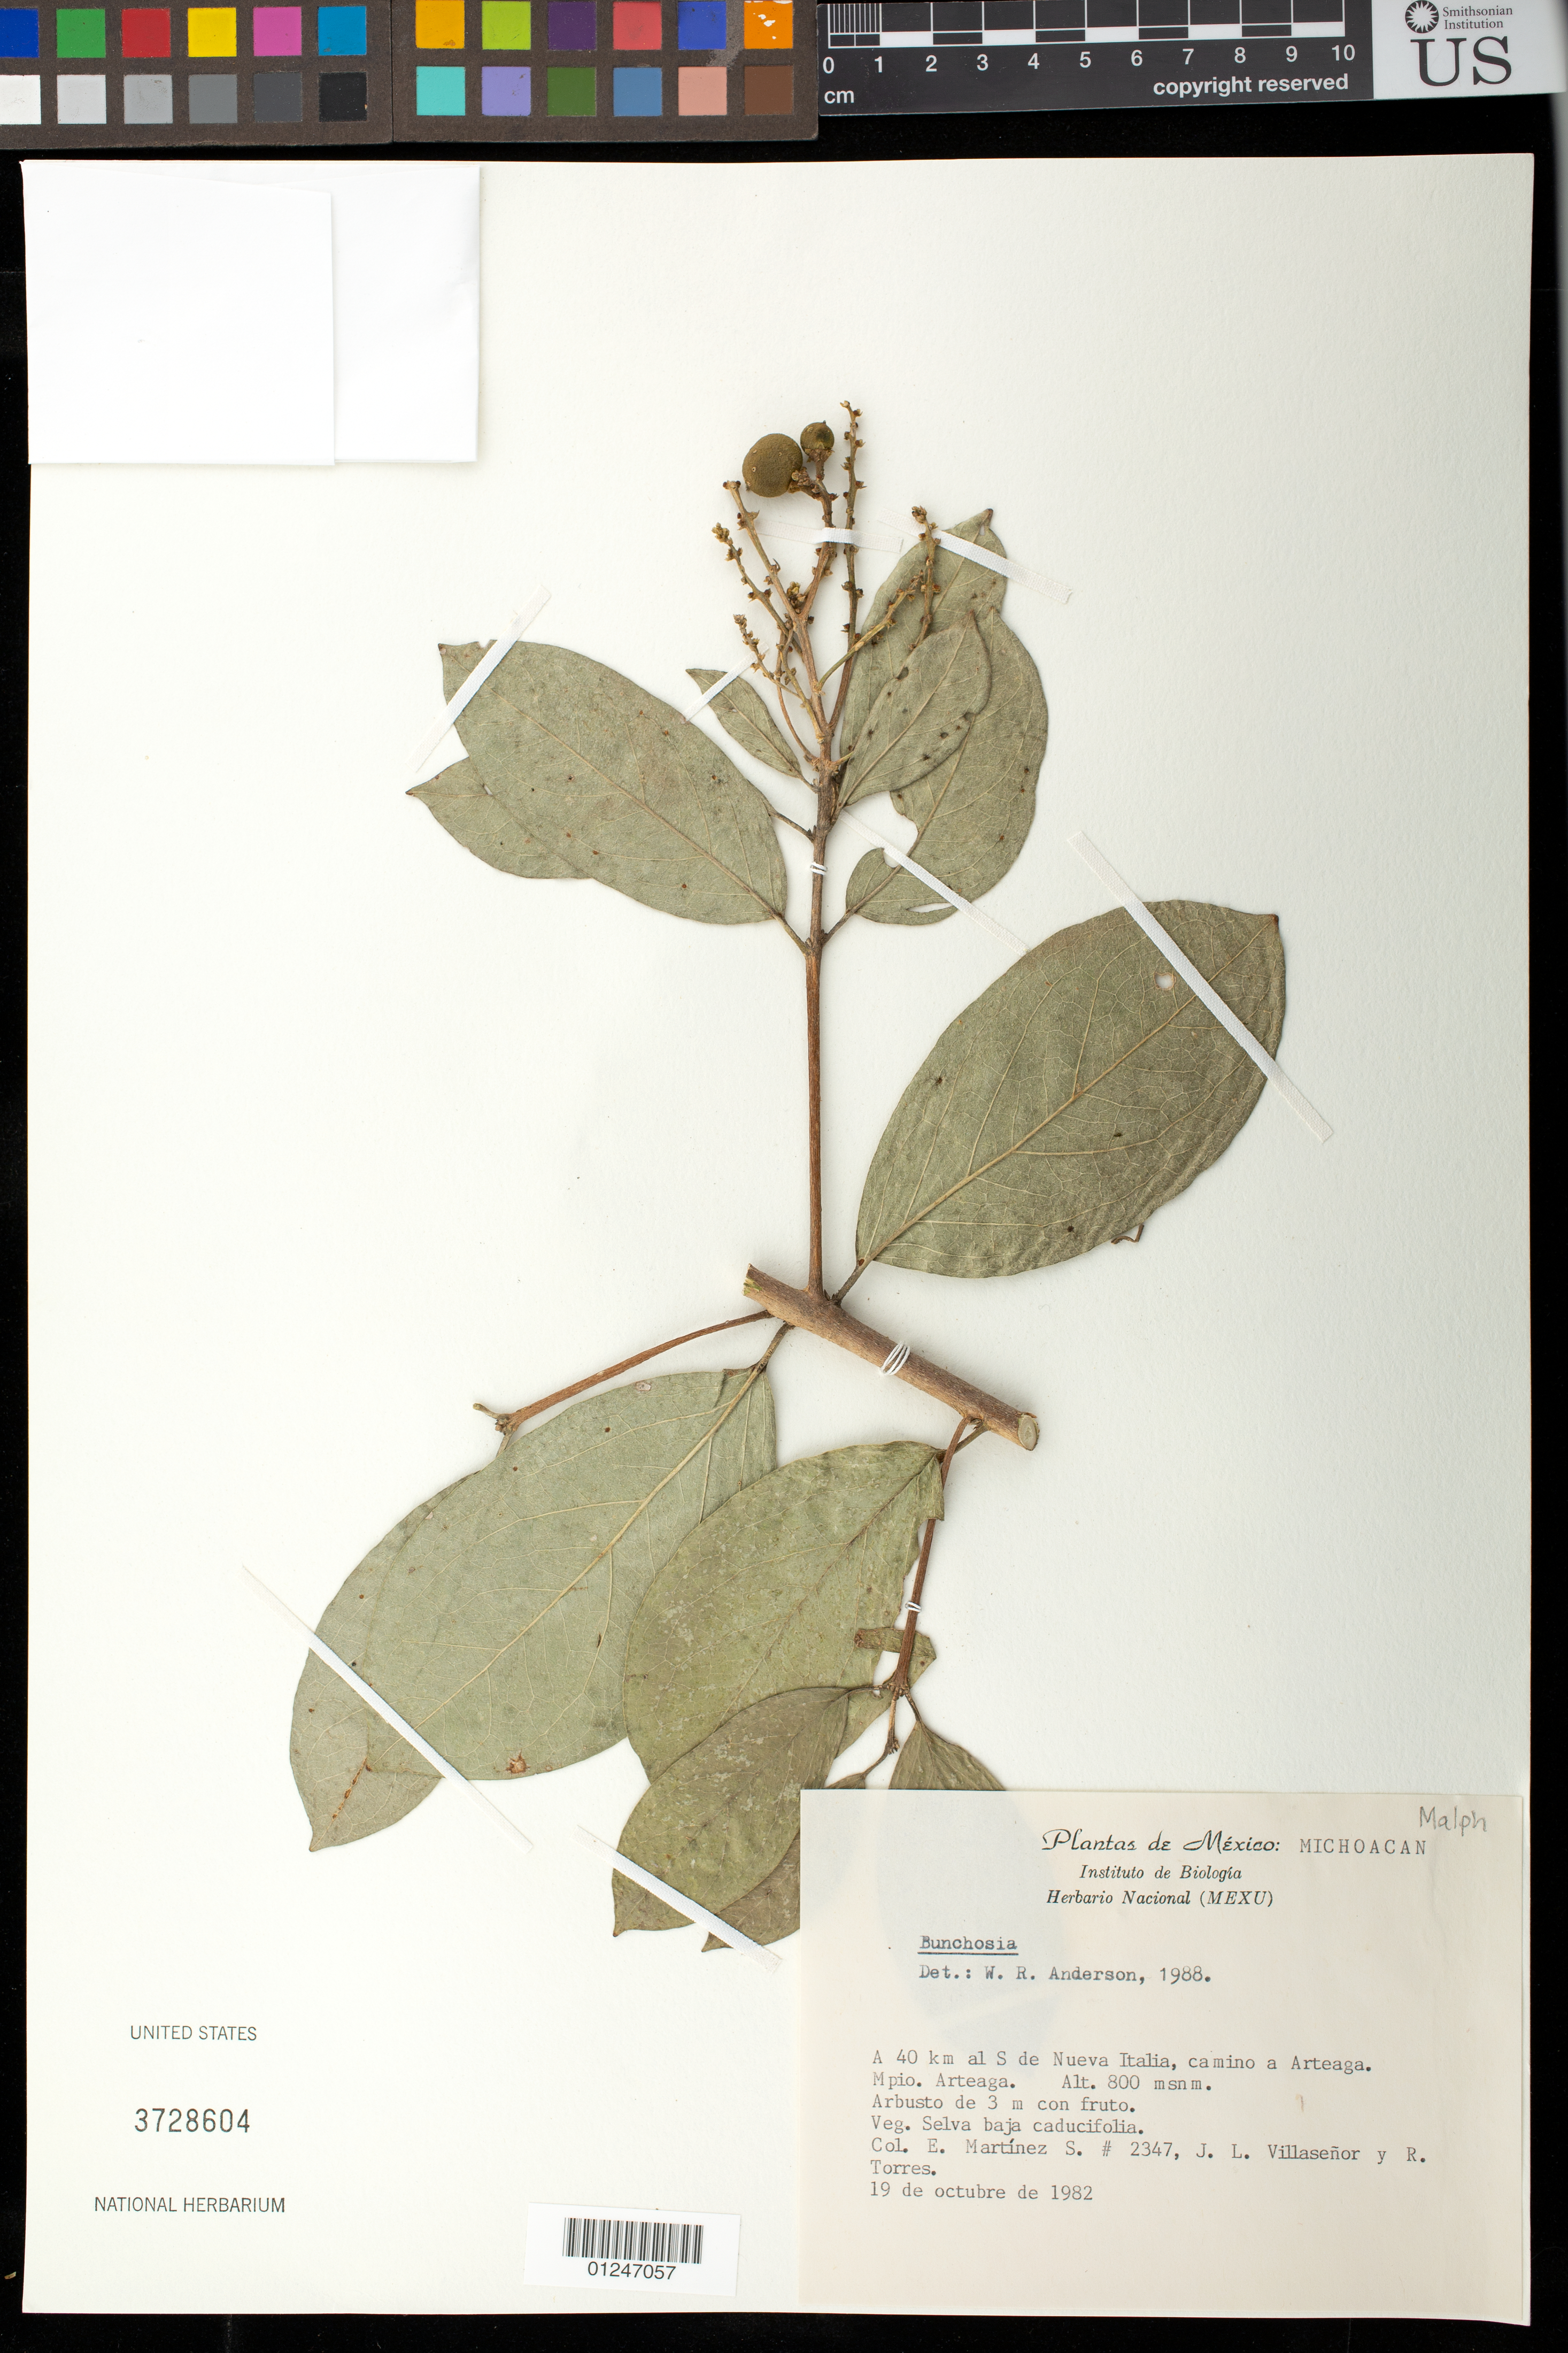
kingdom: Plantae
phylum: Tracheophyta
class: Magnoliopsida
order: Malpighiales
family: Malpighiaceae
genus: Bunchosia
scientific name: Bunchosia sp.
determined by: Anderson, W. R.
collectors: E. Martínez S., J. Villaseñor R. & R. Torres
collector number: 2347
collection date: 1982-10-19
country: Mexico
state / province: Michoacán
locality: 40 km al S de Nueva Italia, camino a Arteaga.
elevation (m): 800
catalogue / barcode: US 3728604